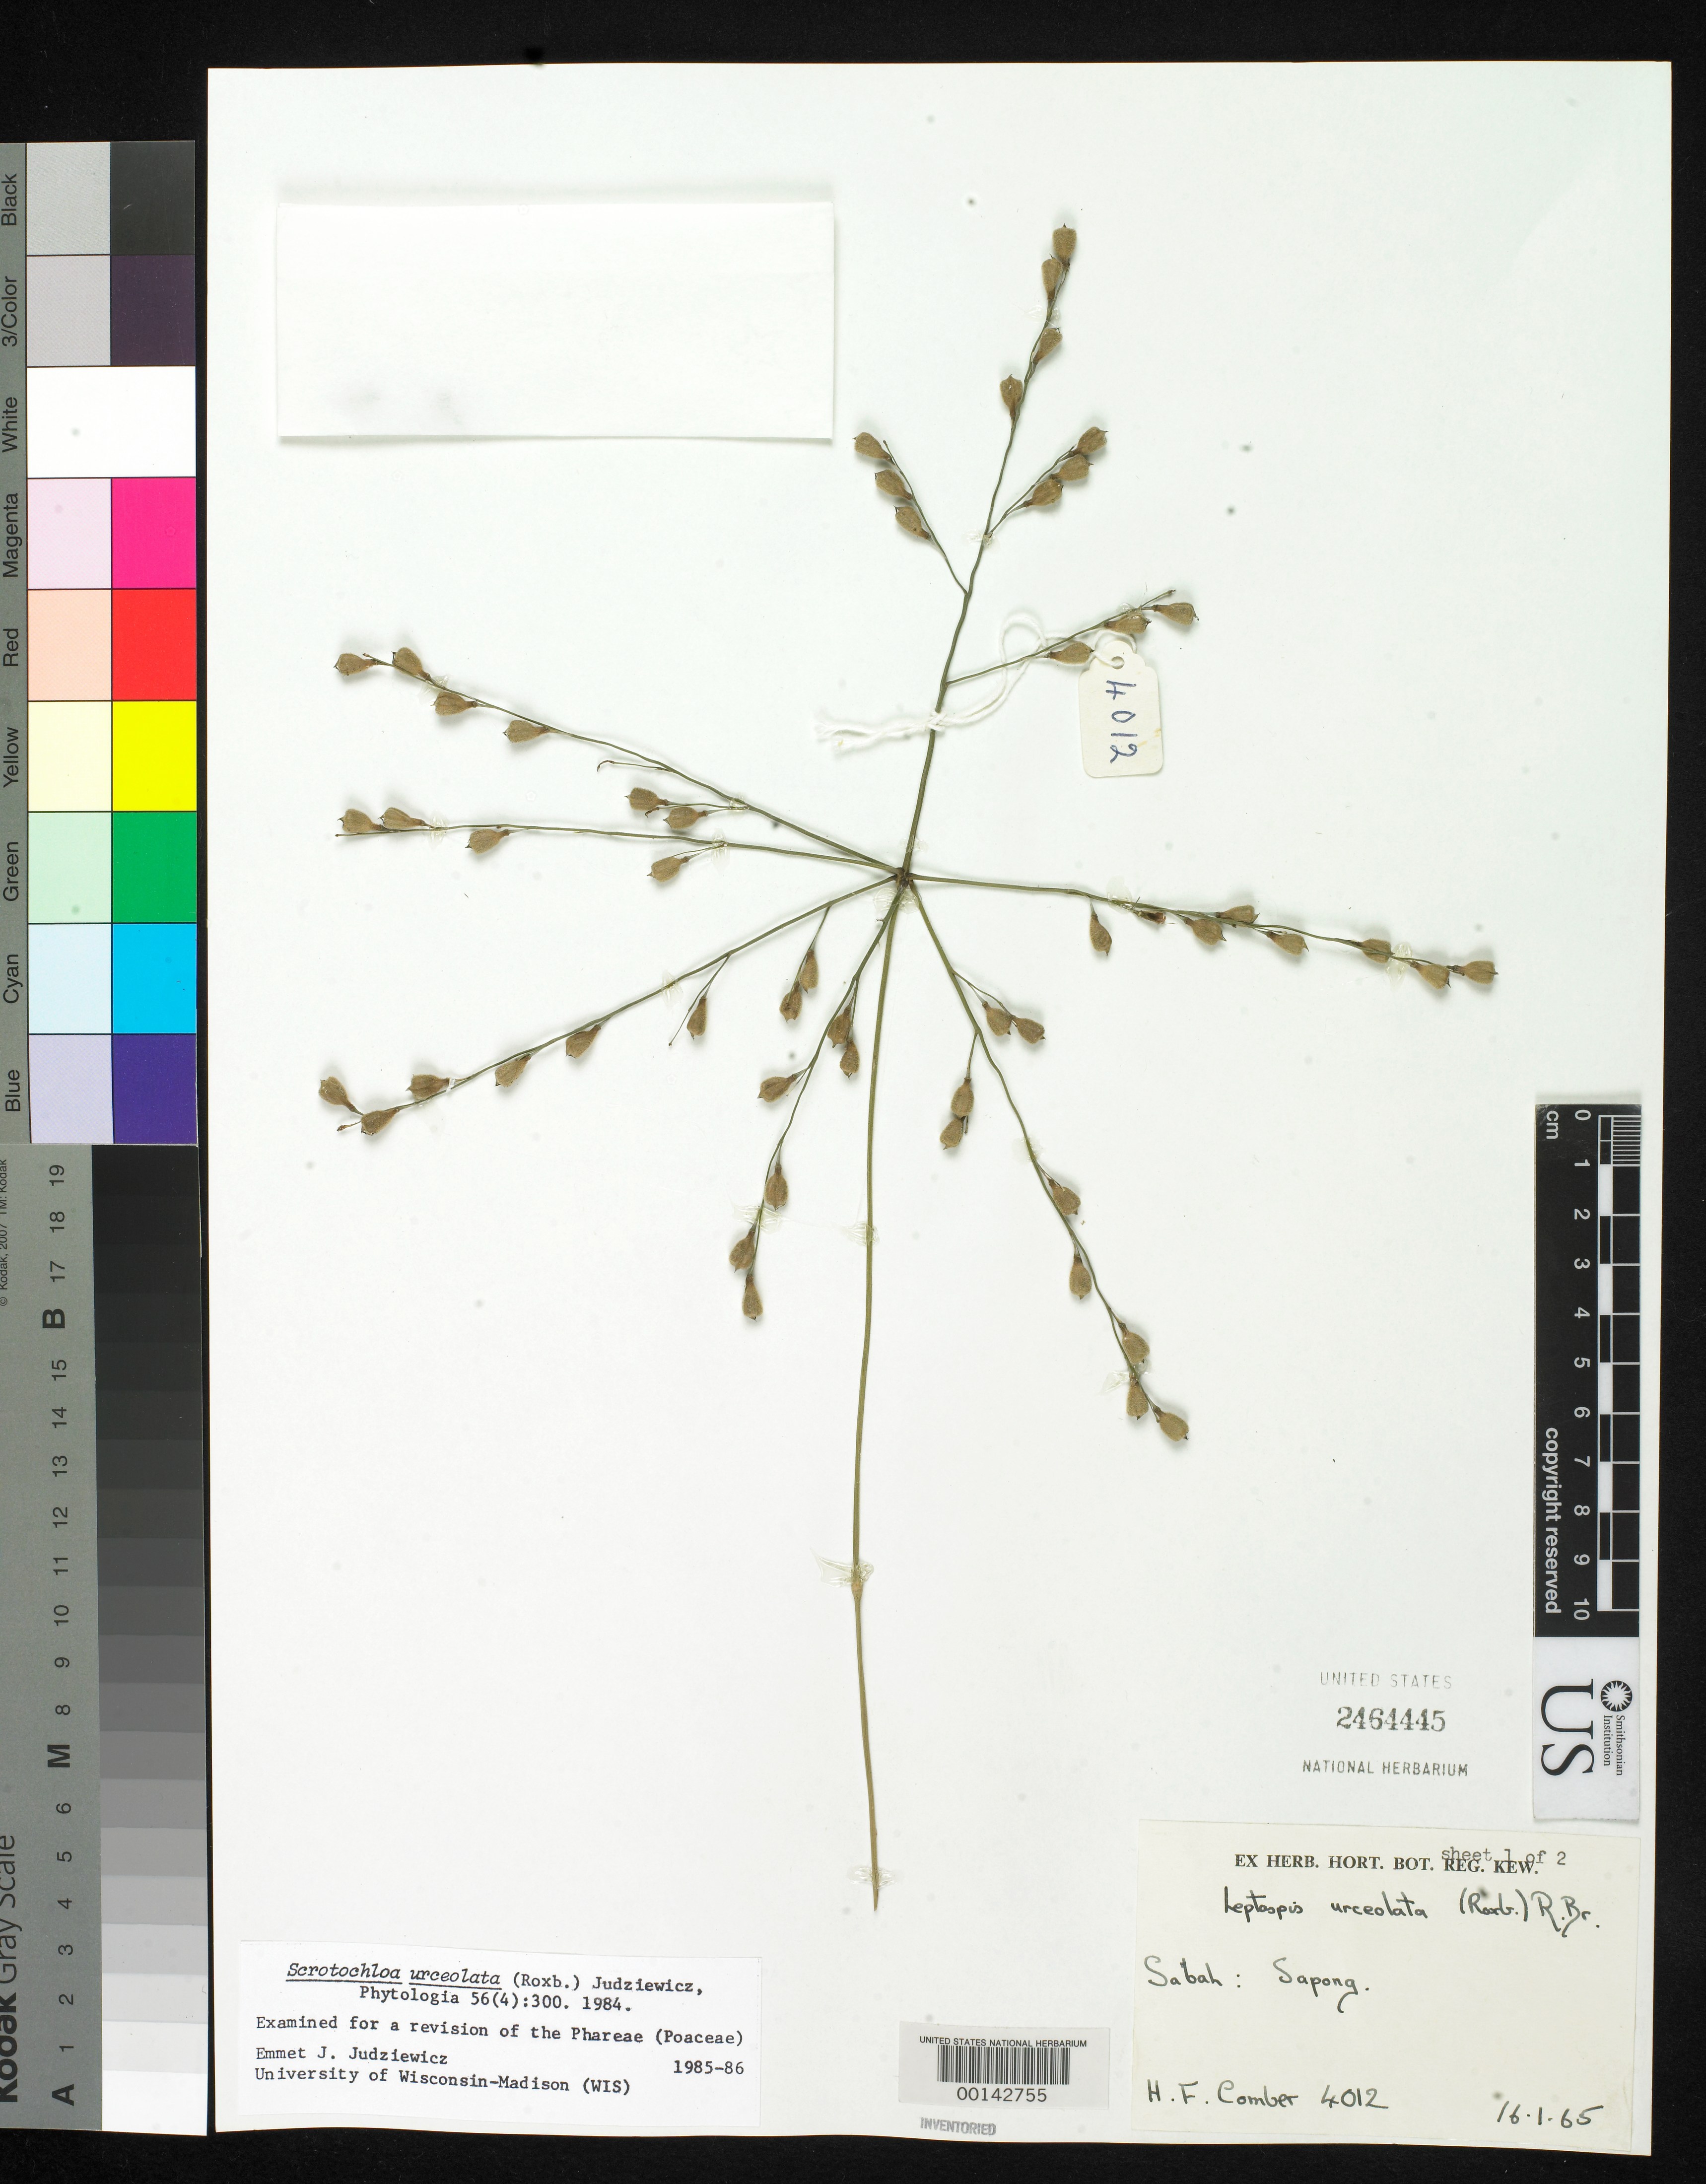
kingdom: Plantae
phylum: Tracheophyta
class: Liliopsida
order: Poales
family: Poaceae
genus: Scrotochloa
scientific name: Scrotochloa urceolata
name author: (Roxb.) Judz.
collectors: H. Comber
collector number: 4012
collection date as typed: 16 Jan 1965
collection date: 1965-01-16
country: Malaysia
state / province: Sabah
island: Borneo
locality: Sapong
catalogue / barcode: US 2464445